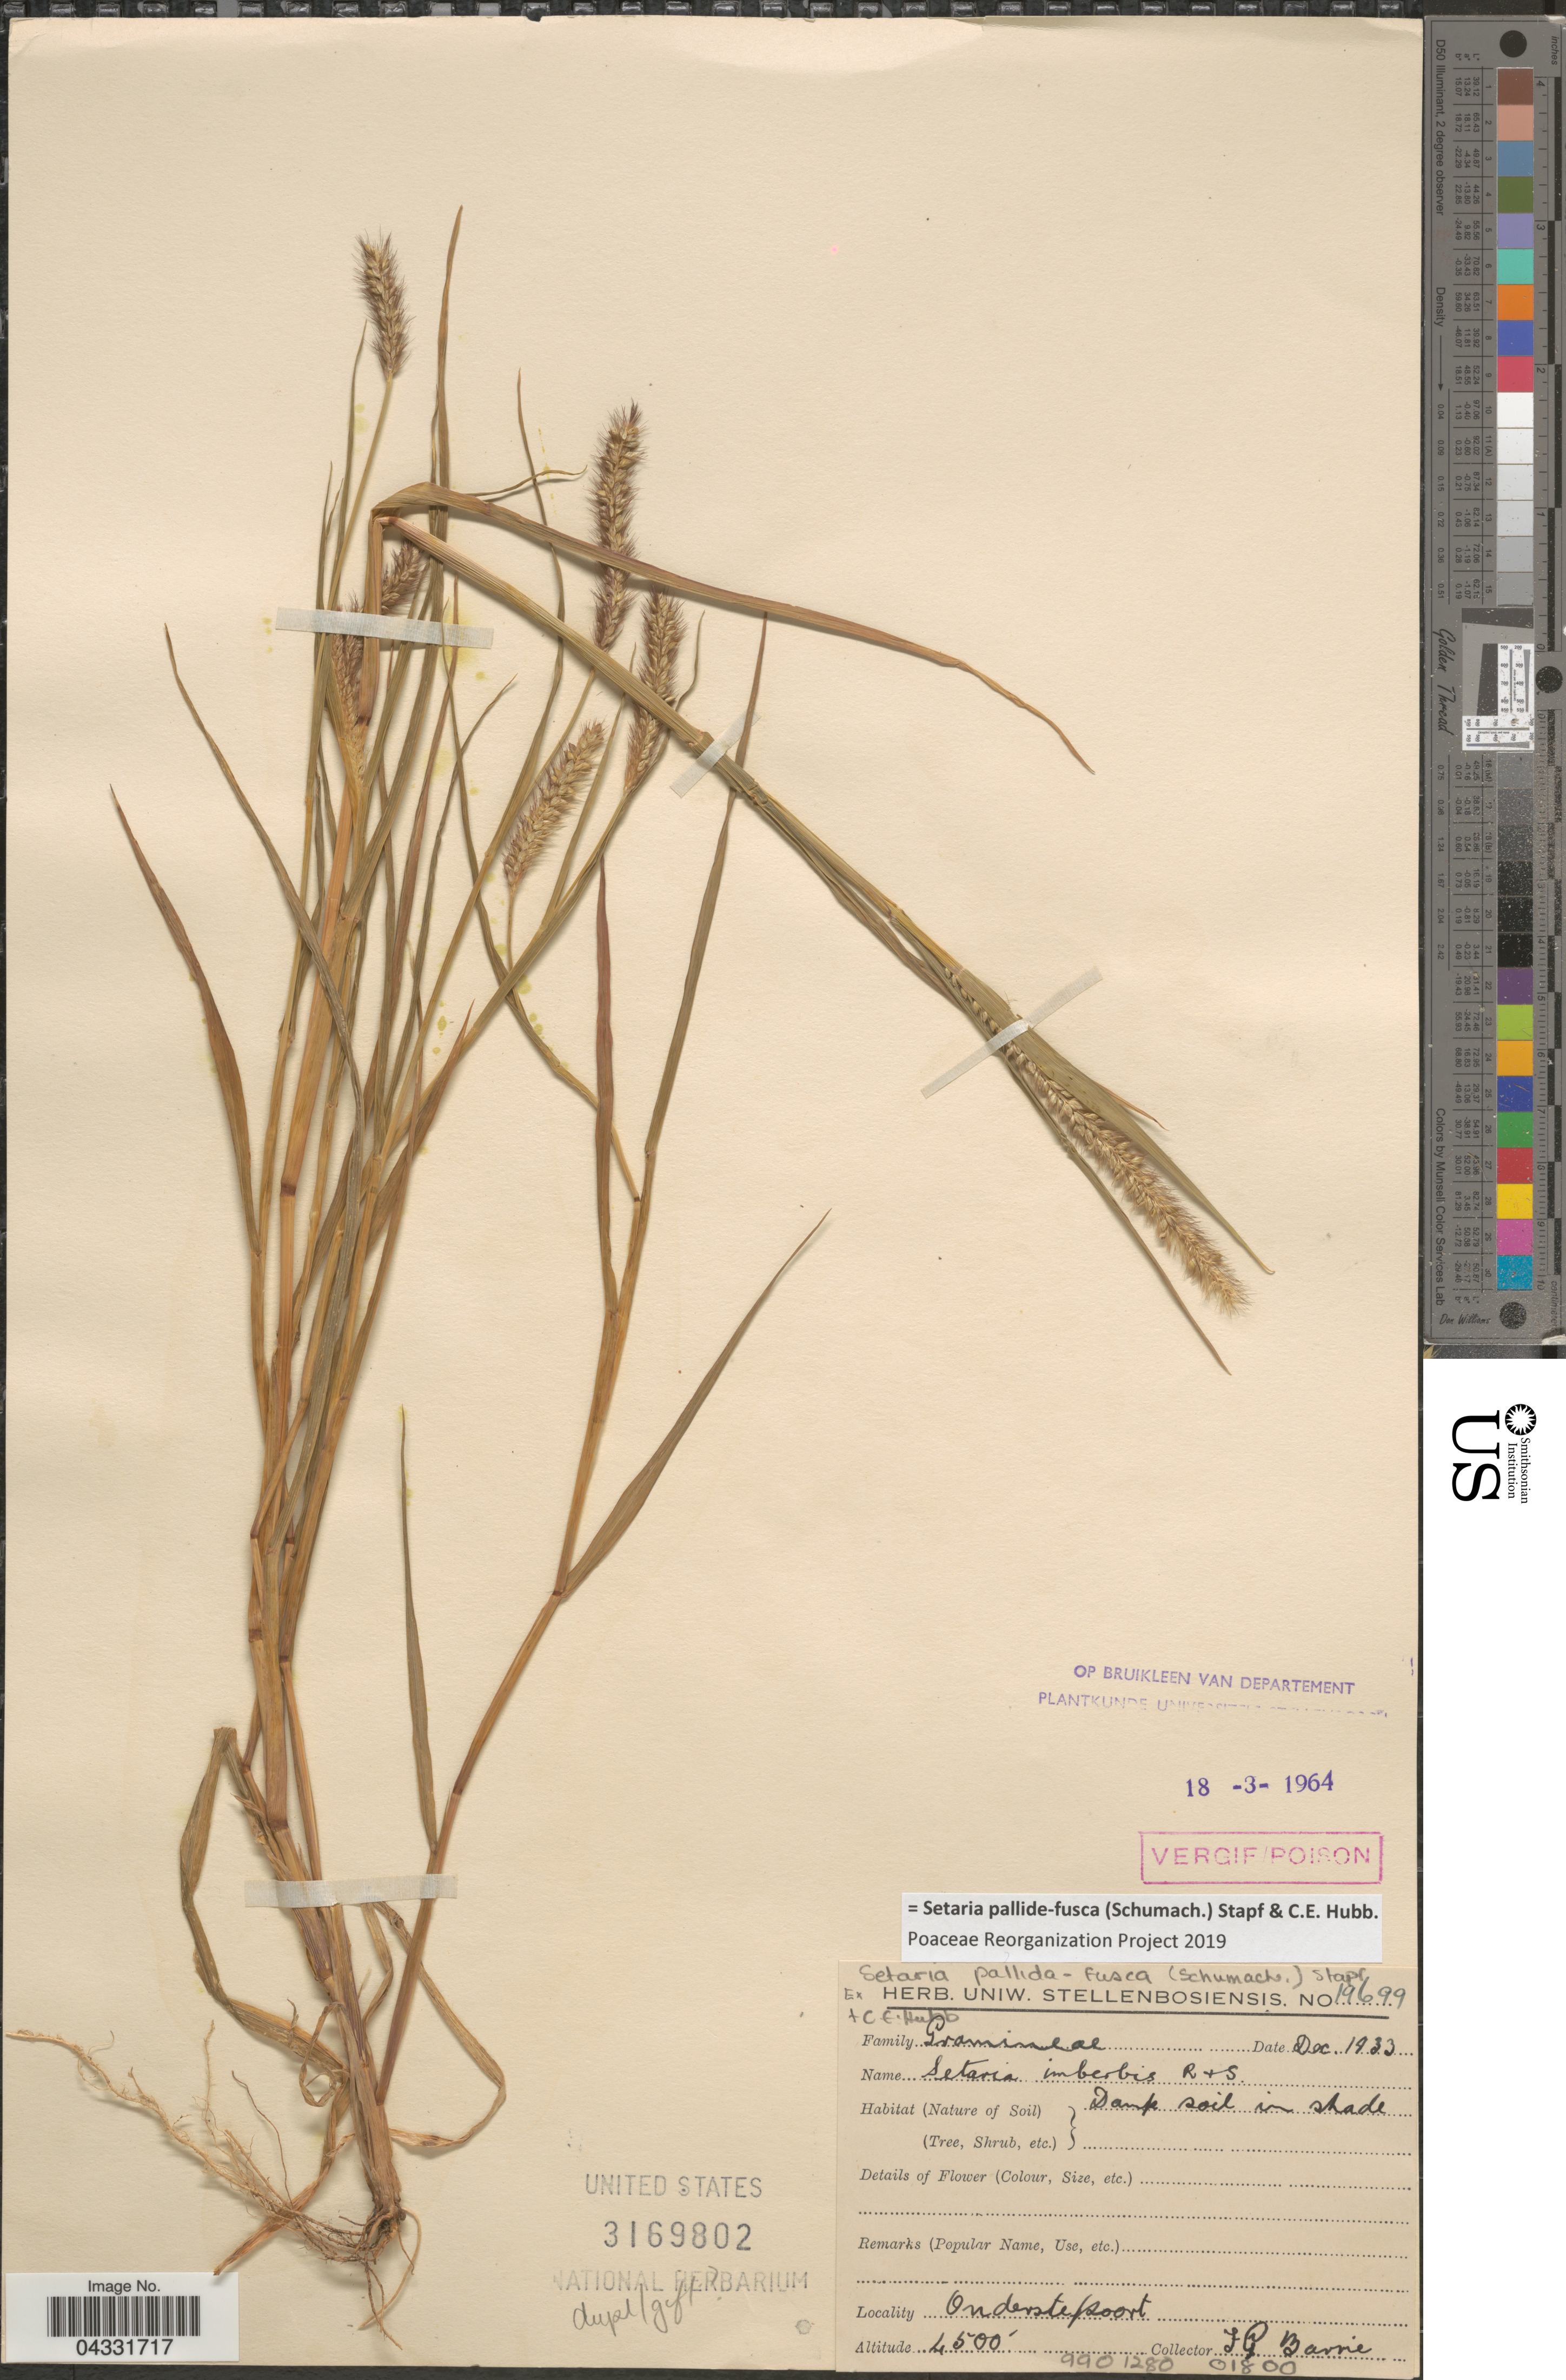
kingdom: Plantae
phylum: Tracheophyta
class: Liliopsida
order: Poales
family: Poaceae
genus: Setaria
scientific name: Setaria pallide-fusca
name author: (Schumach.) Stapf & C.E. Hubb.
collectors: F. R. Barrie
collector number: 19699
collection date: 1933-12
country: South Africa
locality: Onderste poort.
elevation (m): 1372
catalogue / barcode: US 3169802